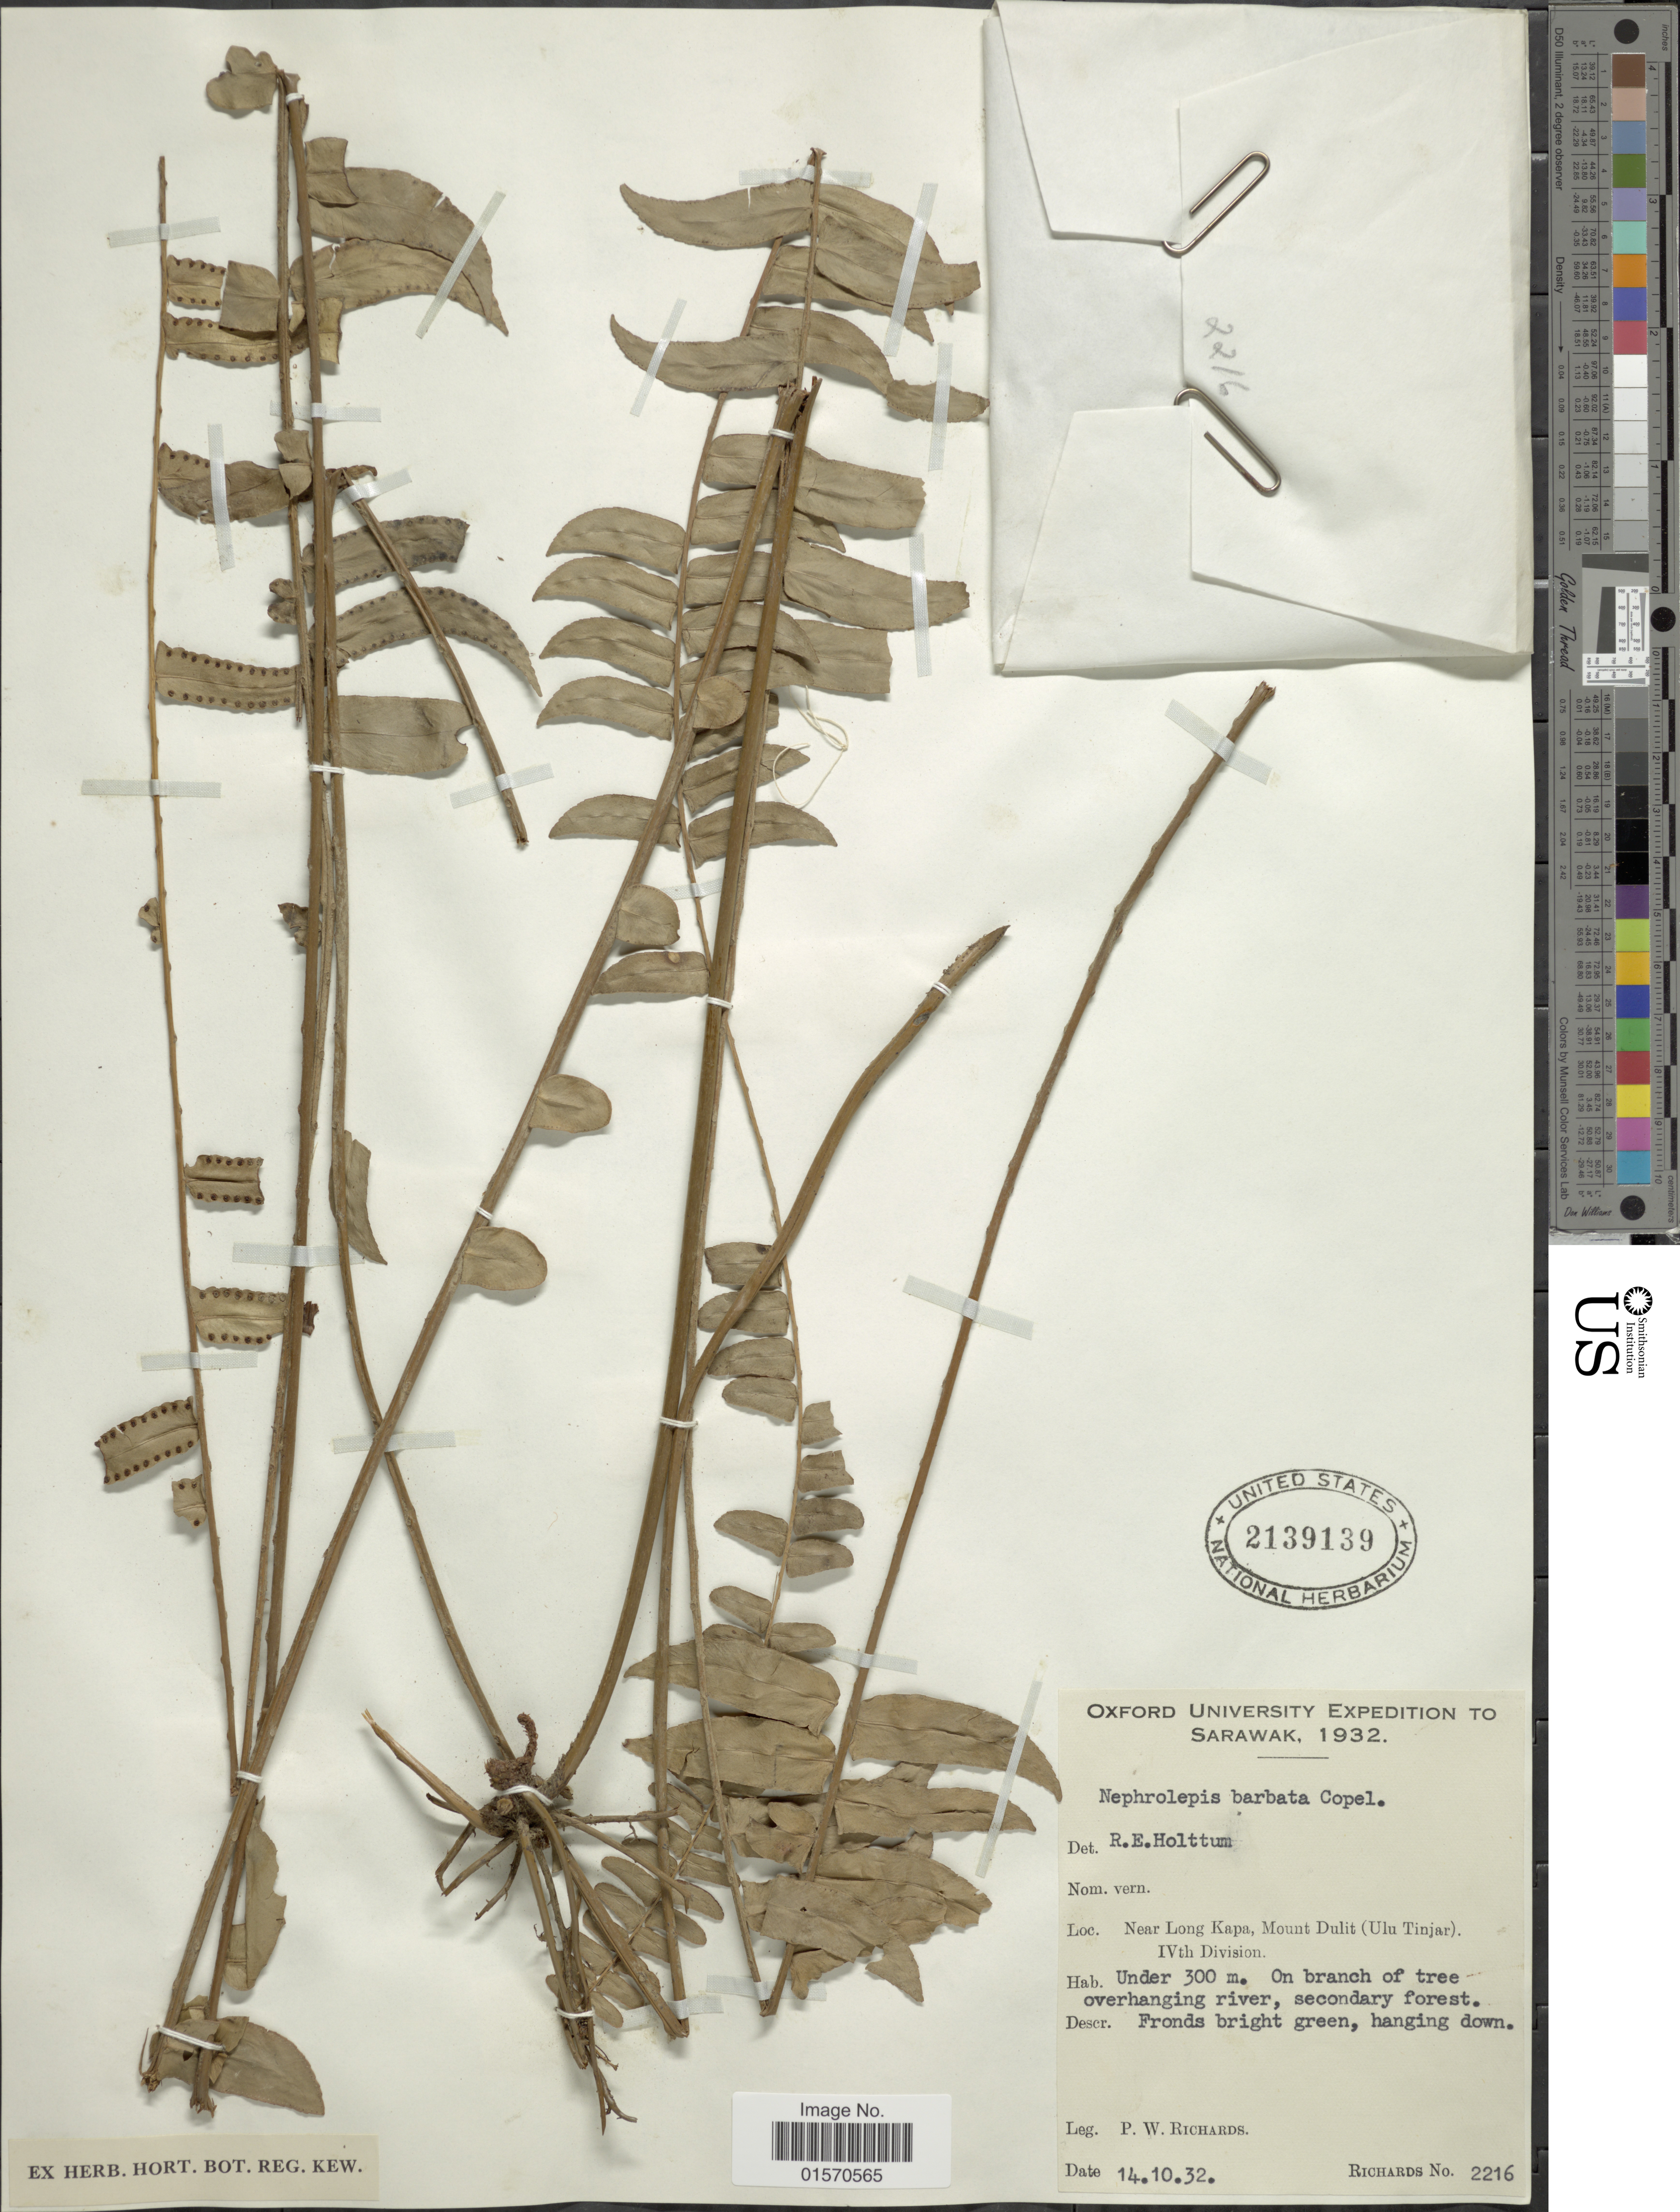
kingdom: Plantae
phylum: Tracheophyta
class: Polypodiopsida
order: Polypodiales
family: Nephrolepidaceae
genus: Nephrolepis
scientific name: Nephrolepis falcata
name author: (Cav.) C. Chr.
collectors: P. Richards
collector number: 2216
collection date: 1932-10-14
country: Malaysia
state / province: Sarawak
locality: Near Long Kapa, Mount Dulit (Ulu Tinjar). IVth Division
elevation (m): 300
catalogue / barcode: US 2139139